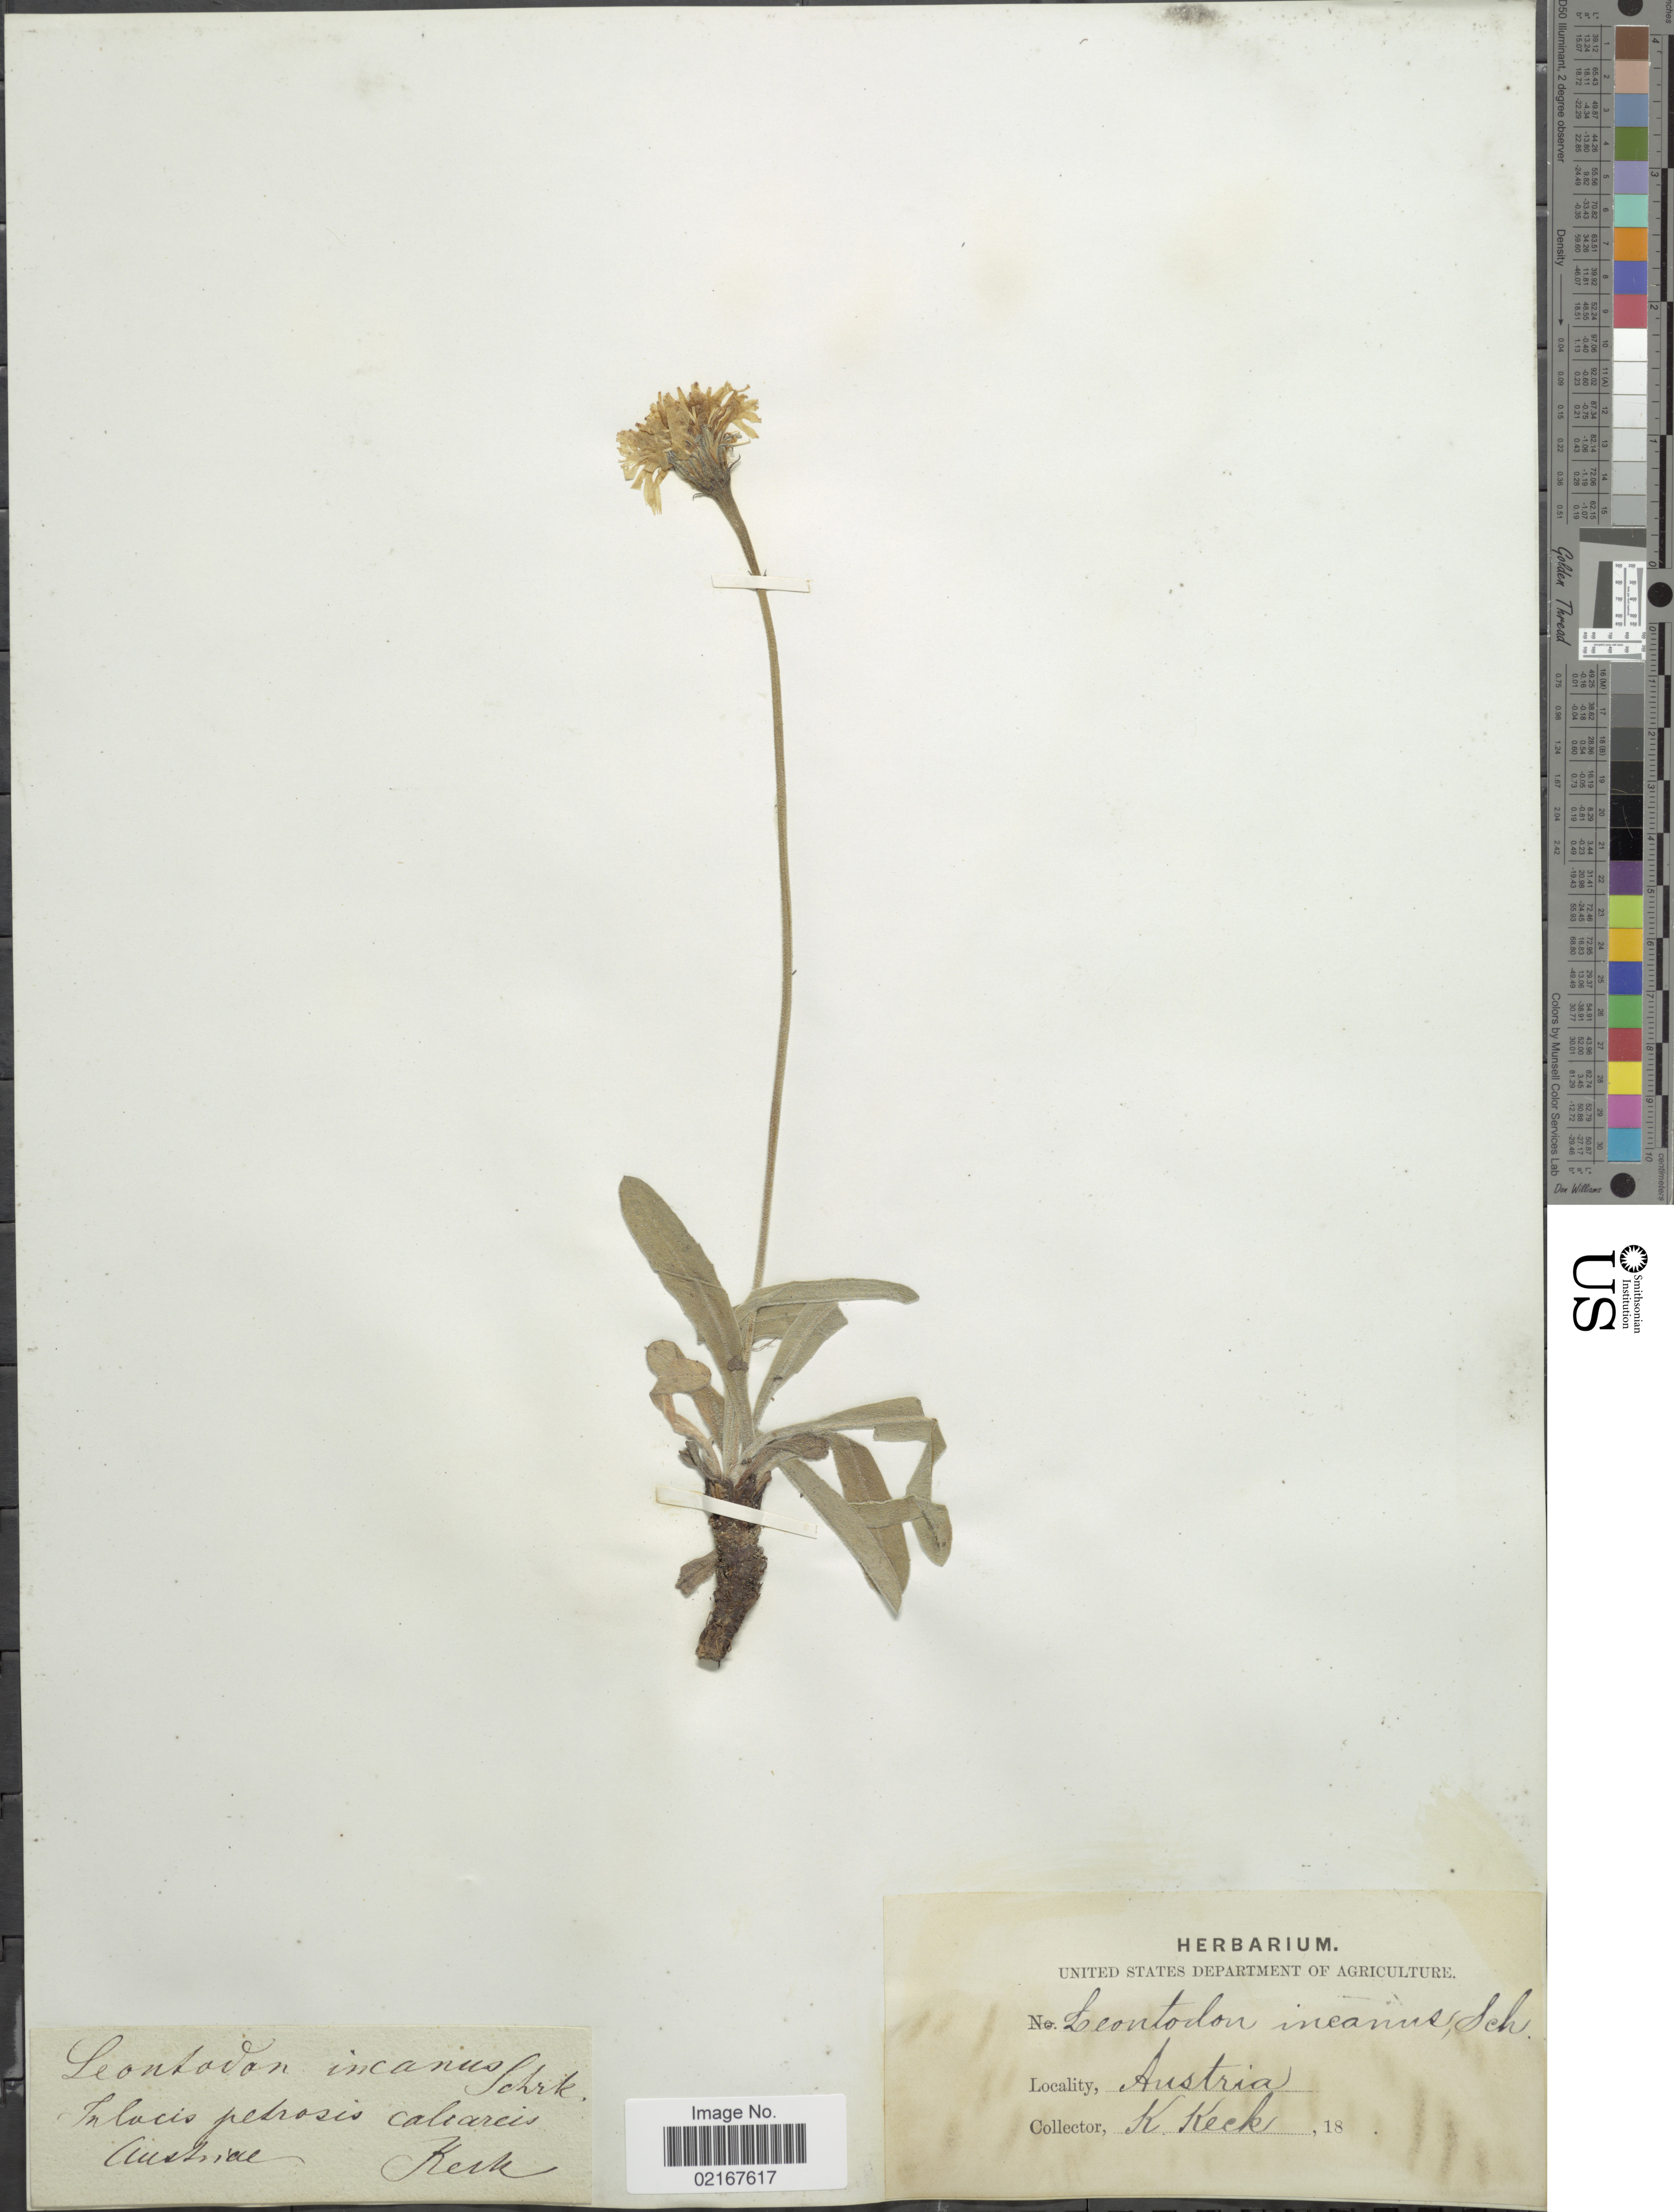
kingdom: Plantae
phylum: Tracheophyta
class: Magnoliopsida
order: Asterales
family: Asteraceae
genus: Leontodon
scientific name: Leontodon incanus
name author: (L.) Schrank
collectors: K. Keck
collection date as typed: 18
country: Austria